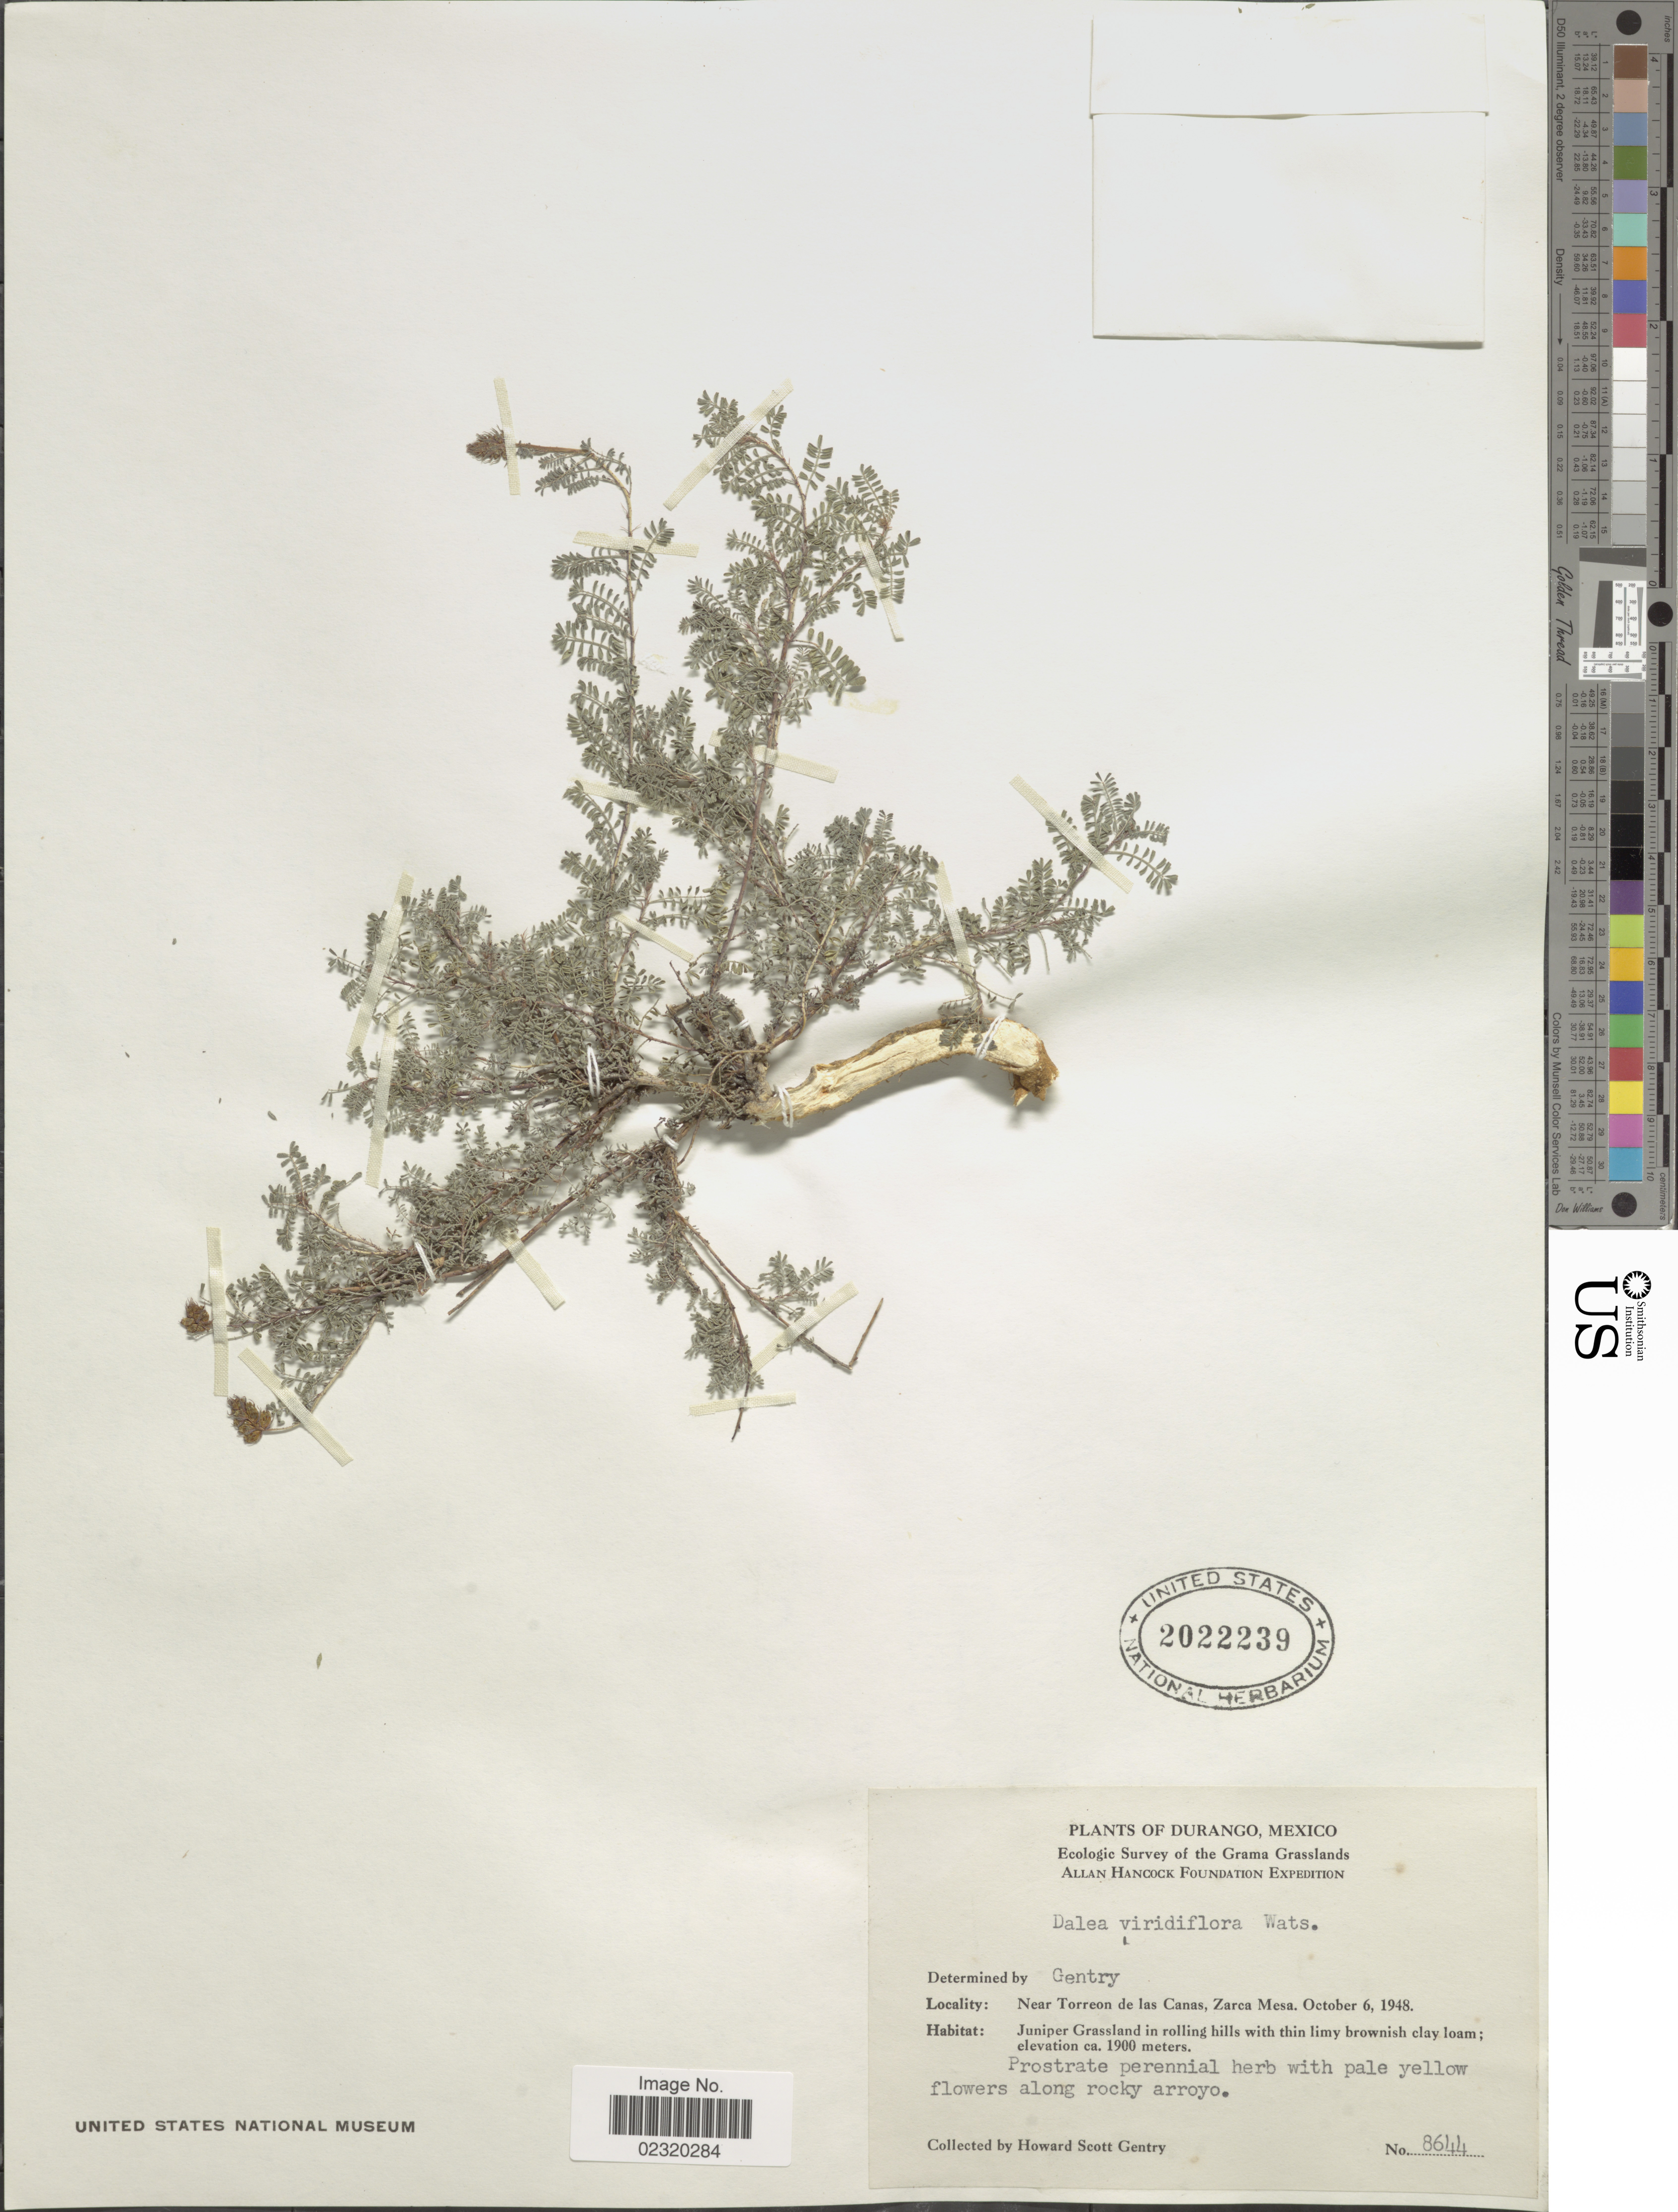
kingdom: Plantae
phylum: Tracheophyta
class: Magnoliopsida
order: Fabales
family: Fabaceae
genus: Dalea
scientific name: Dalea viridiflora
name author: S. Watson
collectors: H. S. Gentry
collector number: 8644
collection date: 1948-10-06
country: Mexico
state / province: Durango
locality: Ecologic Survey of the Grama Grasslands, Near Torreon de las Canas, Zarca Mesa, Juniper Grassland in rolling hills with thin limy brownish clay loam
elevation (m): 1900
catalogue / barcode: US 2022239